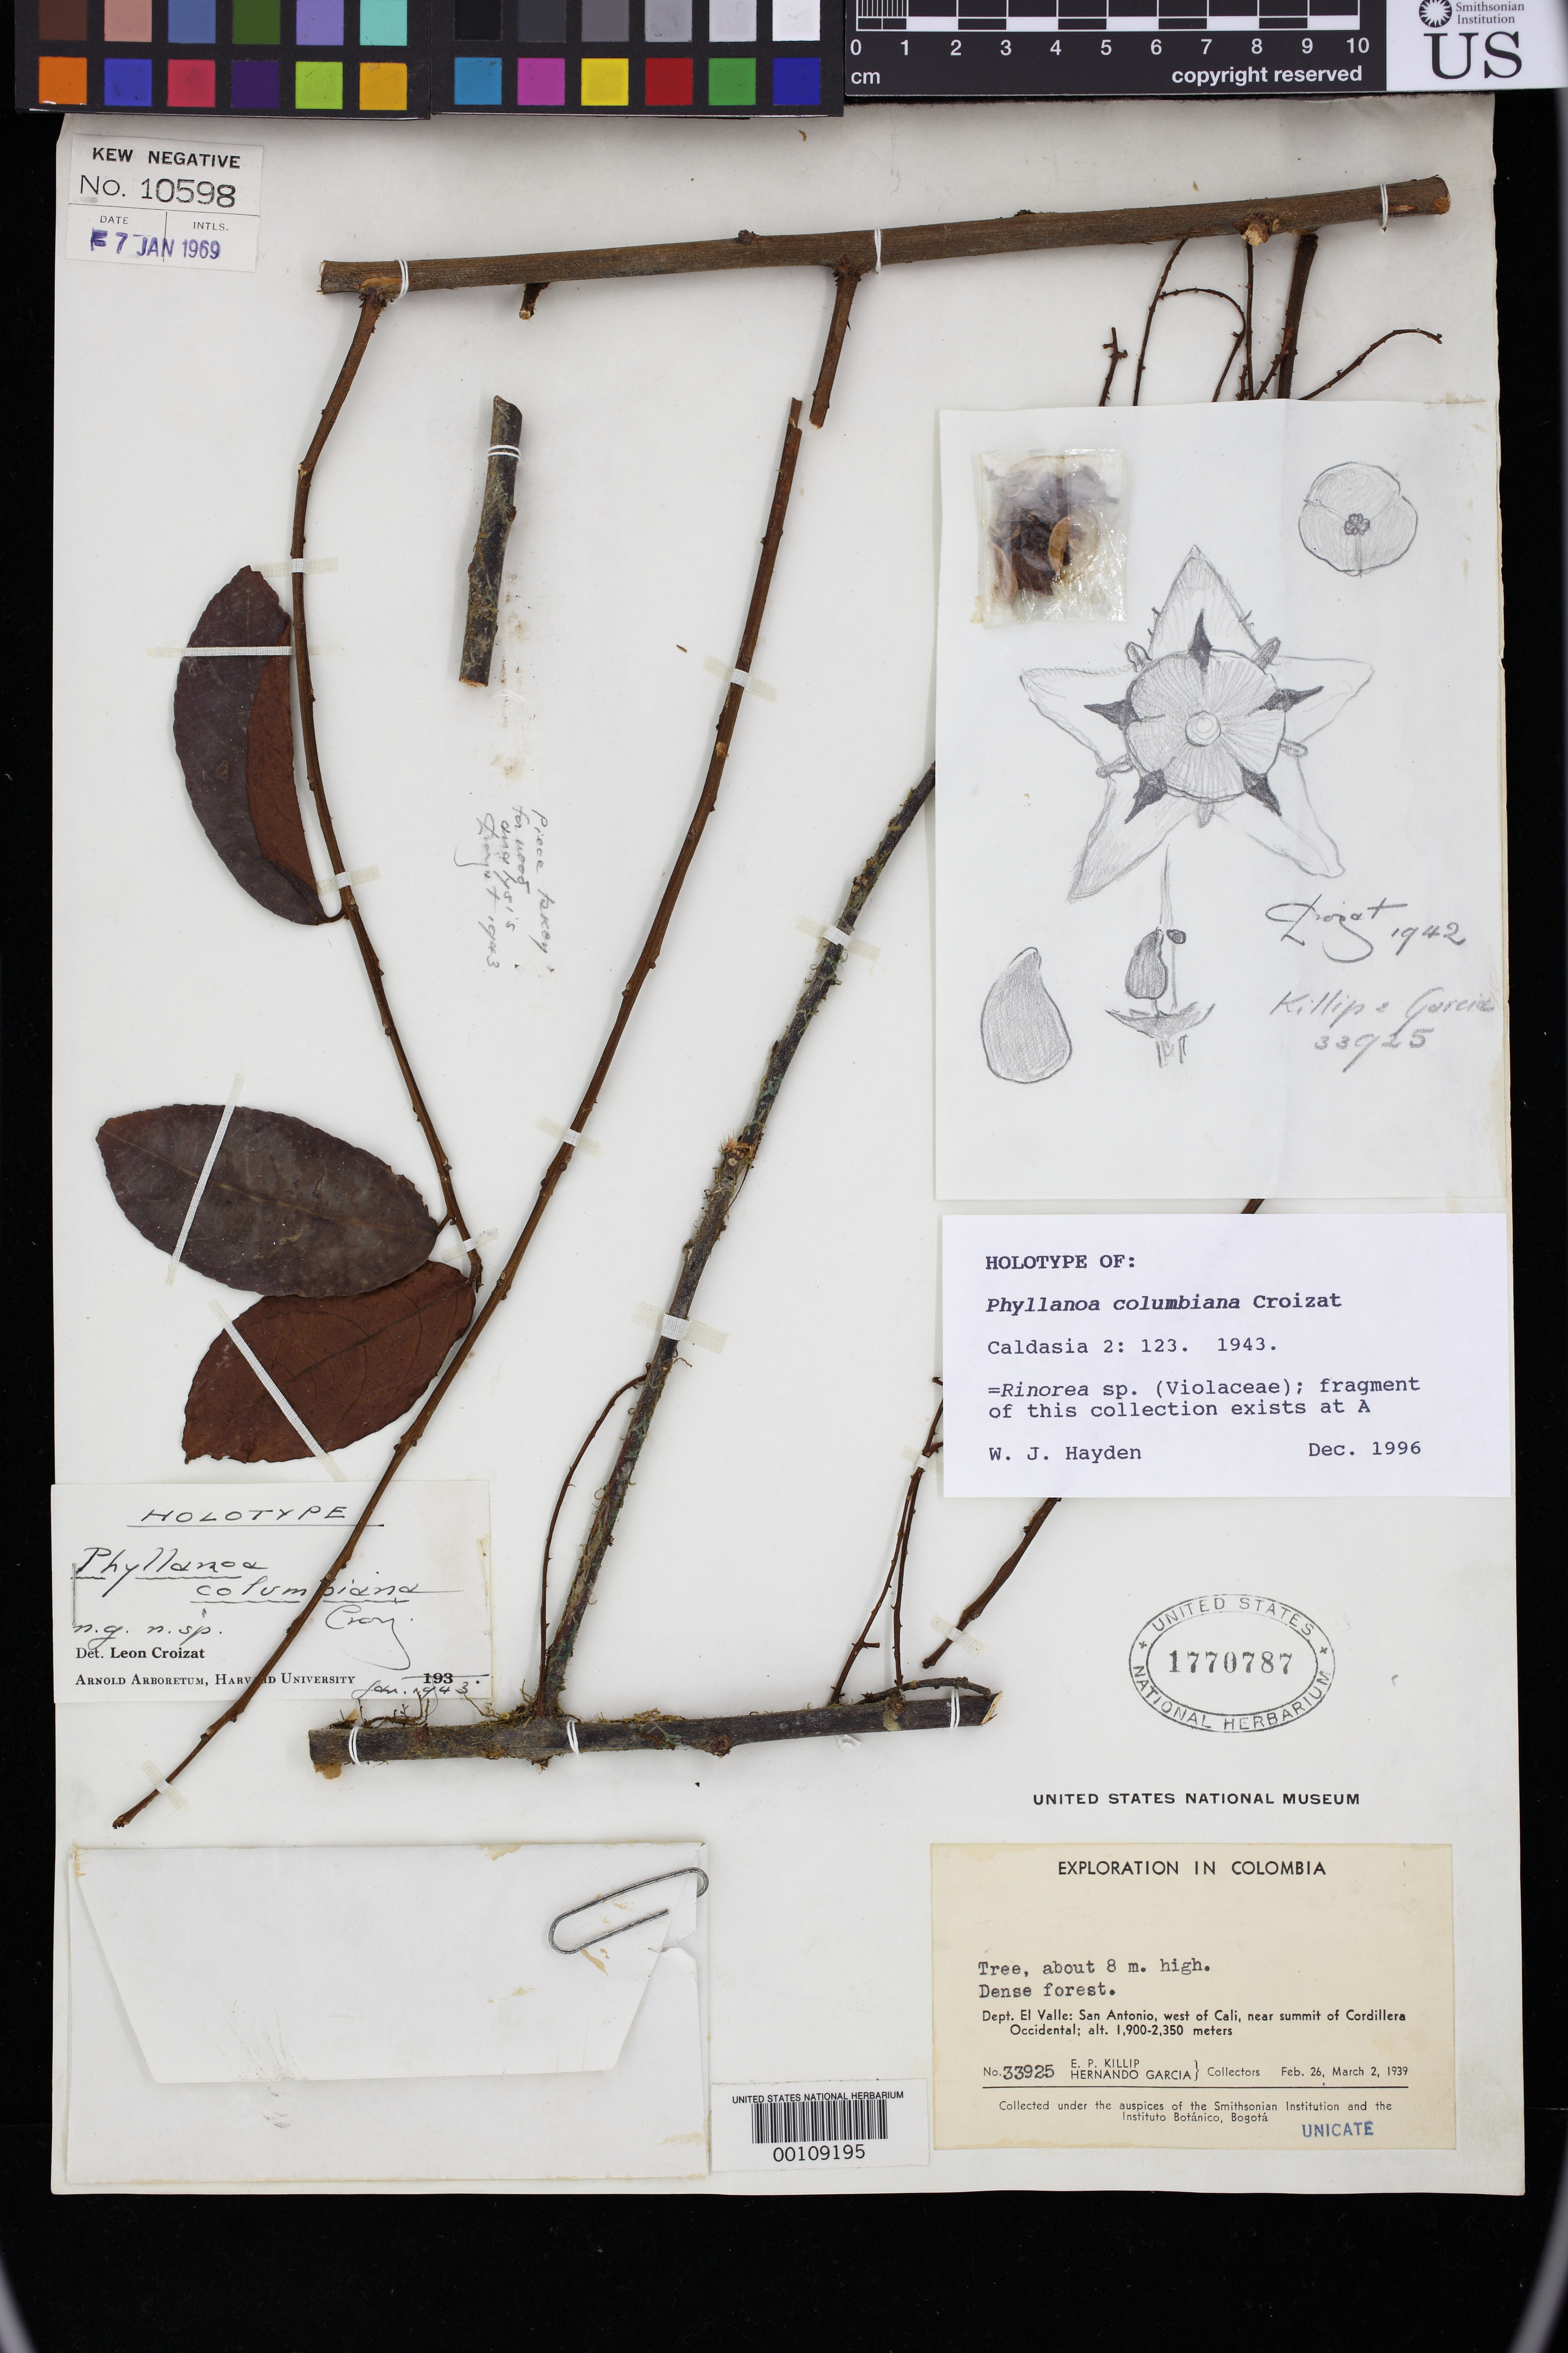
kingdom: Plantae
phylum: Tracheophyta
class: Magnoliopsida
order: Malpighiales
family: Violaceae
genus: Phyllanoa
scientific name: Phyllanoa colombiana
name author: Croizat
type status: Holotype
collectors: E. P. Killip & H. García Barriga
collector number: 33925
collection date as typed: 26 Feb 1939 to 02 Mar 1939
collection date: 1939-02-26/1939-03-02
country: Colombia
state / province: Valle del Cauca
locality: San Antonia, west of Cali.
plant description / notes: Specific epithet "columbiana" on annotation label; published as "colombiana"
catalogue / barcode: US 1770787